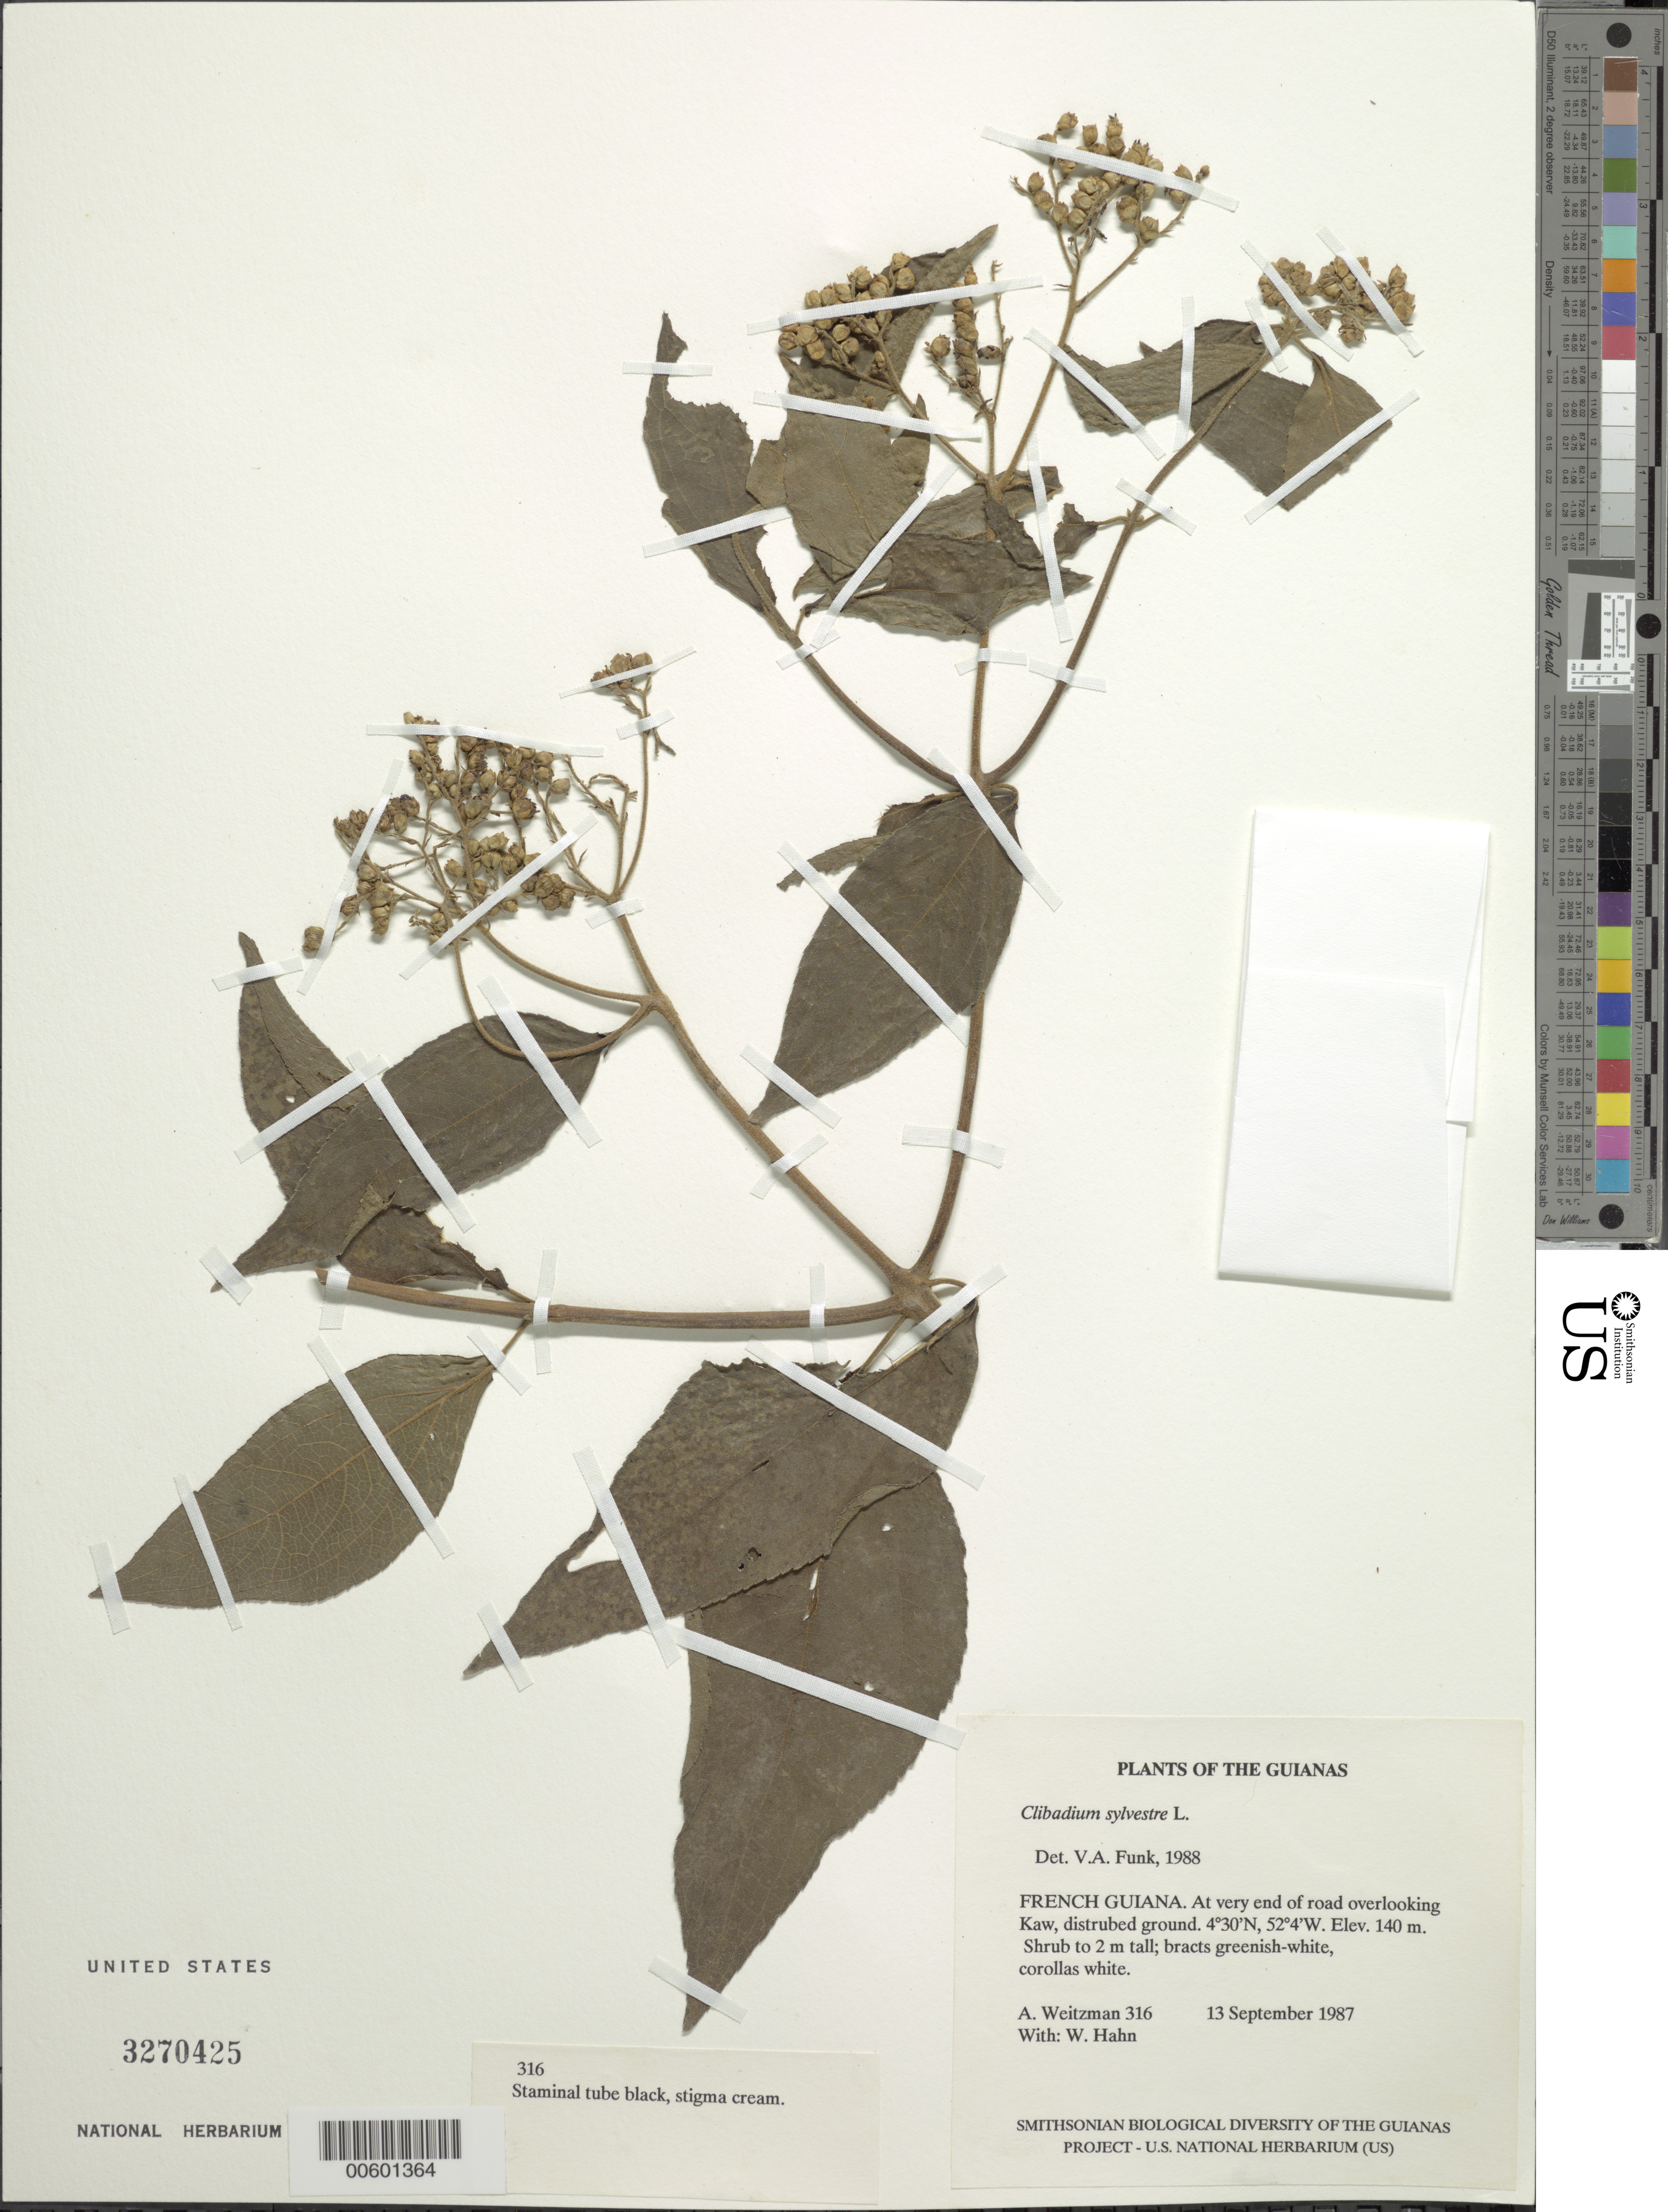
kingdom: Plantae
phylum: Tracheophyta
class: Magnoliopsida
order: Asterales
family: Asteraceae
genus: Clibadium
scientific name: Clibadium sylvestre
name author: (Aubl.) Baill.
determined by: Funk, Vicki A., (BOT), Smithsonian Institution - National Museum of Natural History (UNITED STATES)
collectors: A. L. Weitzman & W. Hahn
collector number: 316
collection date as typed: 13 September 1987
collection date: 1987-09-13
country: French Guiana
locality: At very end of road overlooking Kaw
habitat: Disturbed ground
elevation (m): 140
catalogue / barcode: US 3270425